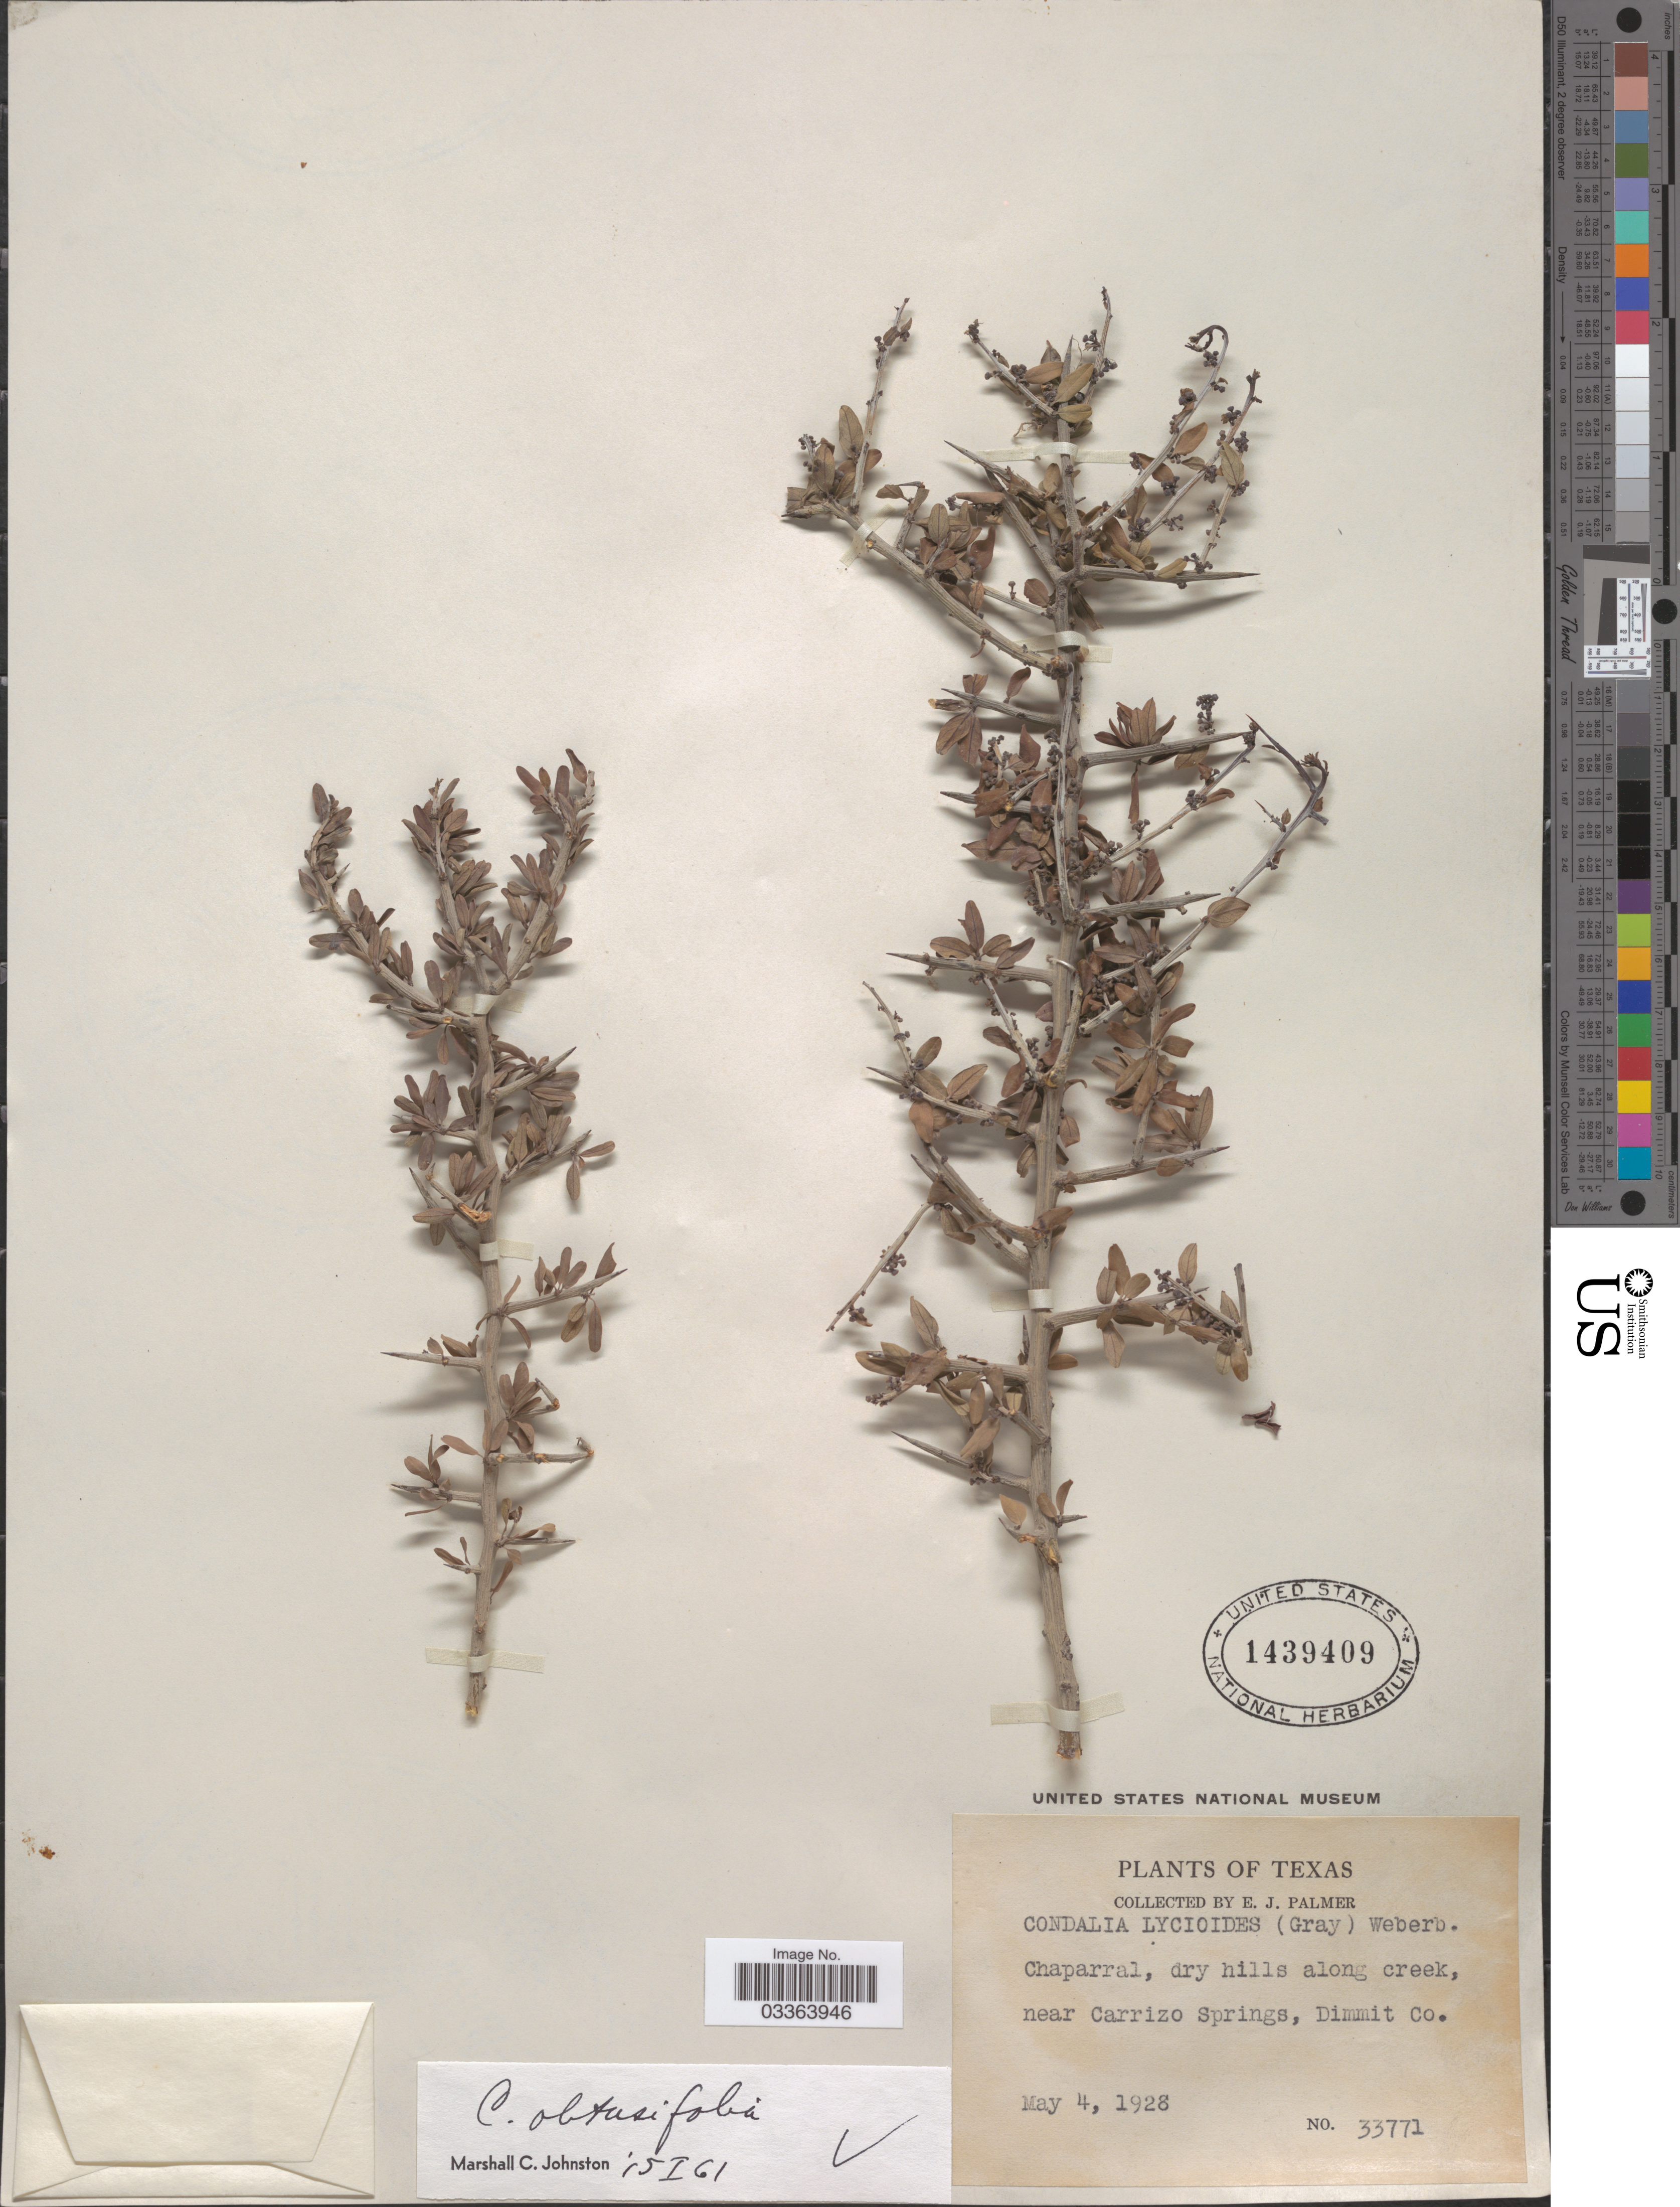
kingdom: Plantae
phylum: Tracheophyta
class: Magnoliopsida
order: Rosales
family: Rhamnaceae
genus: Sarcomphalus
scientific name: Sarcomphalus obtusifolius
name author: (Hook. ex Torr. & A. Gray) Hauenschild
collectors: E. J. Palmer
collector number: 33771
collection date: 1928-05-04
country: United States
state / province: Texas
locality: Chaparral, dry hills along creek, near Carrizo Springs, Dimmit Co.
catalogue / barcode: US 1439409